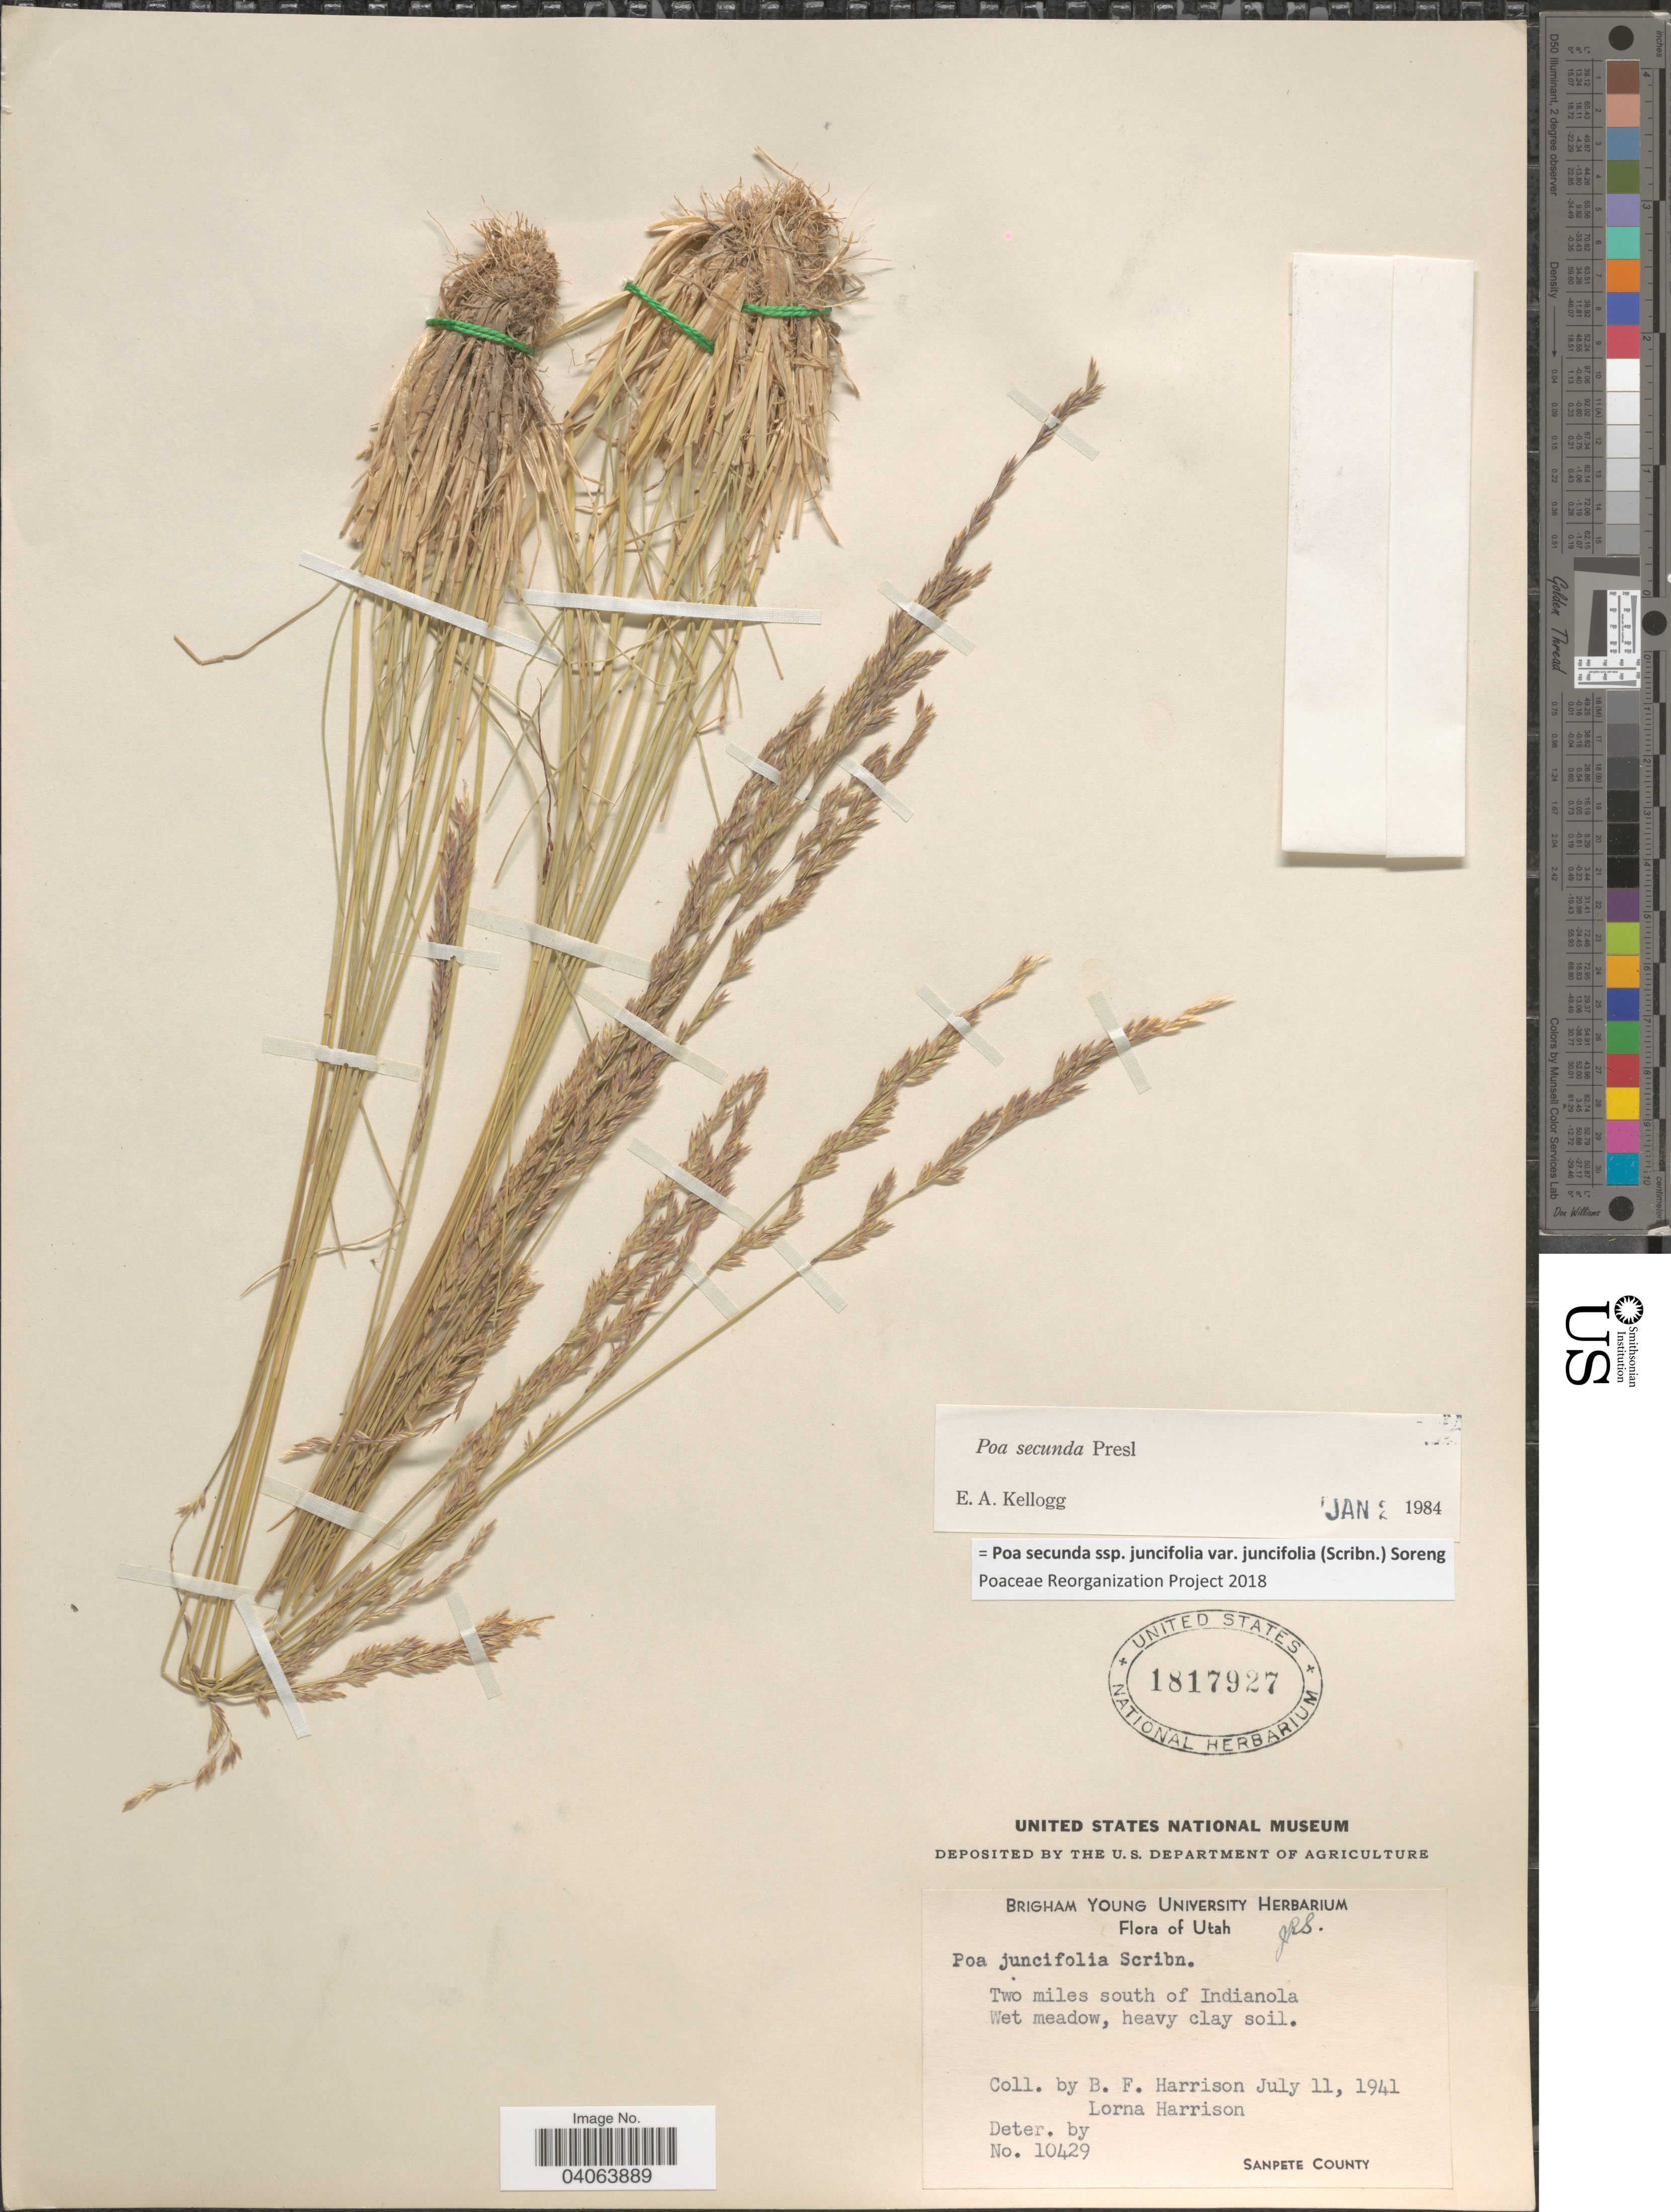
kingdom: Plantae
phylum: Tracheophyta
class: Liliopsida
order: Poales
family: Poaceae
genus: Poa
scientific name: Poa secunda subsp. juncifolia var. juncifolia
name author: (Scribn.) Soreng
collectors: B. F. Harrison & L. Harrison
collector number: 10429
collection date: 1941-07-11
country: United States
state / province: Utah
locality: Two miles south of Indianola.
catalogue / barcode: US 1817927